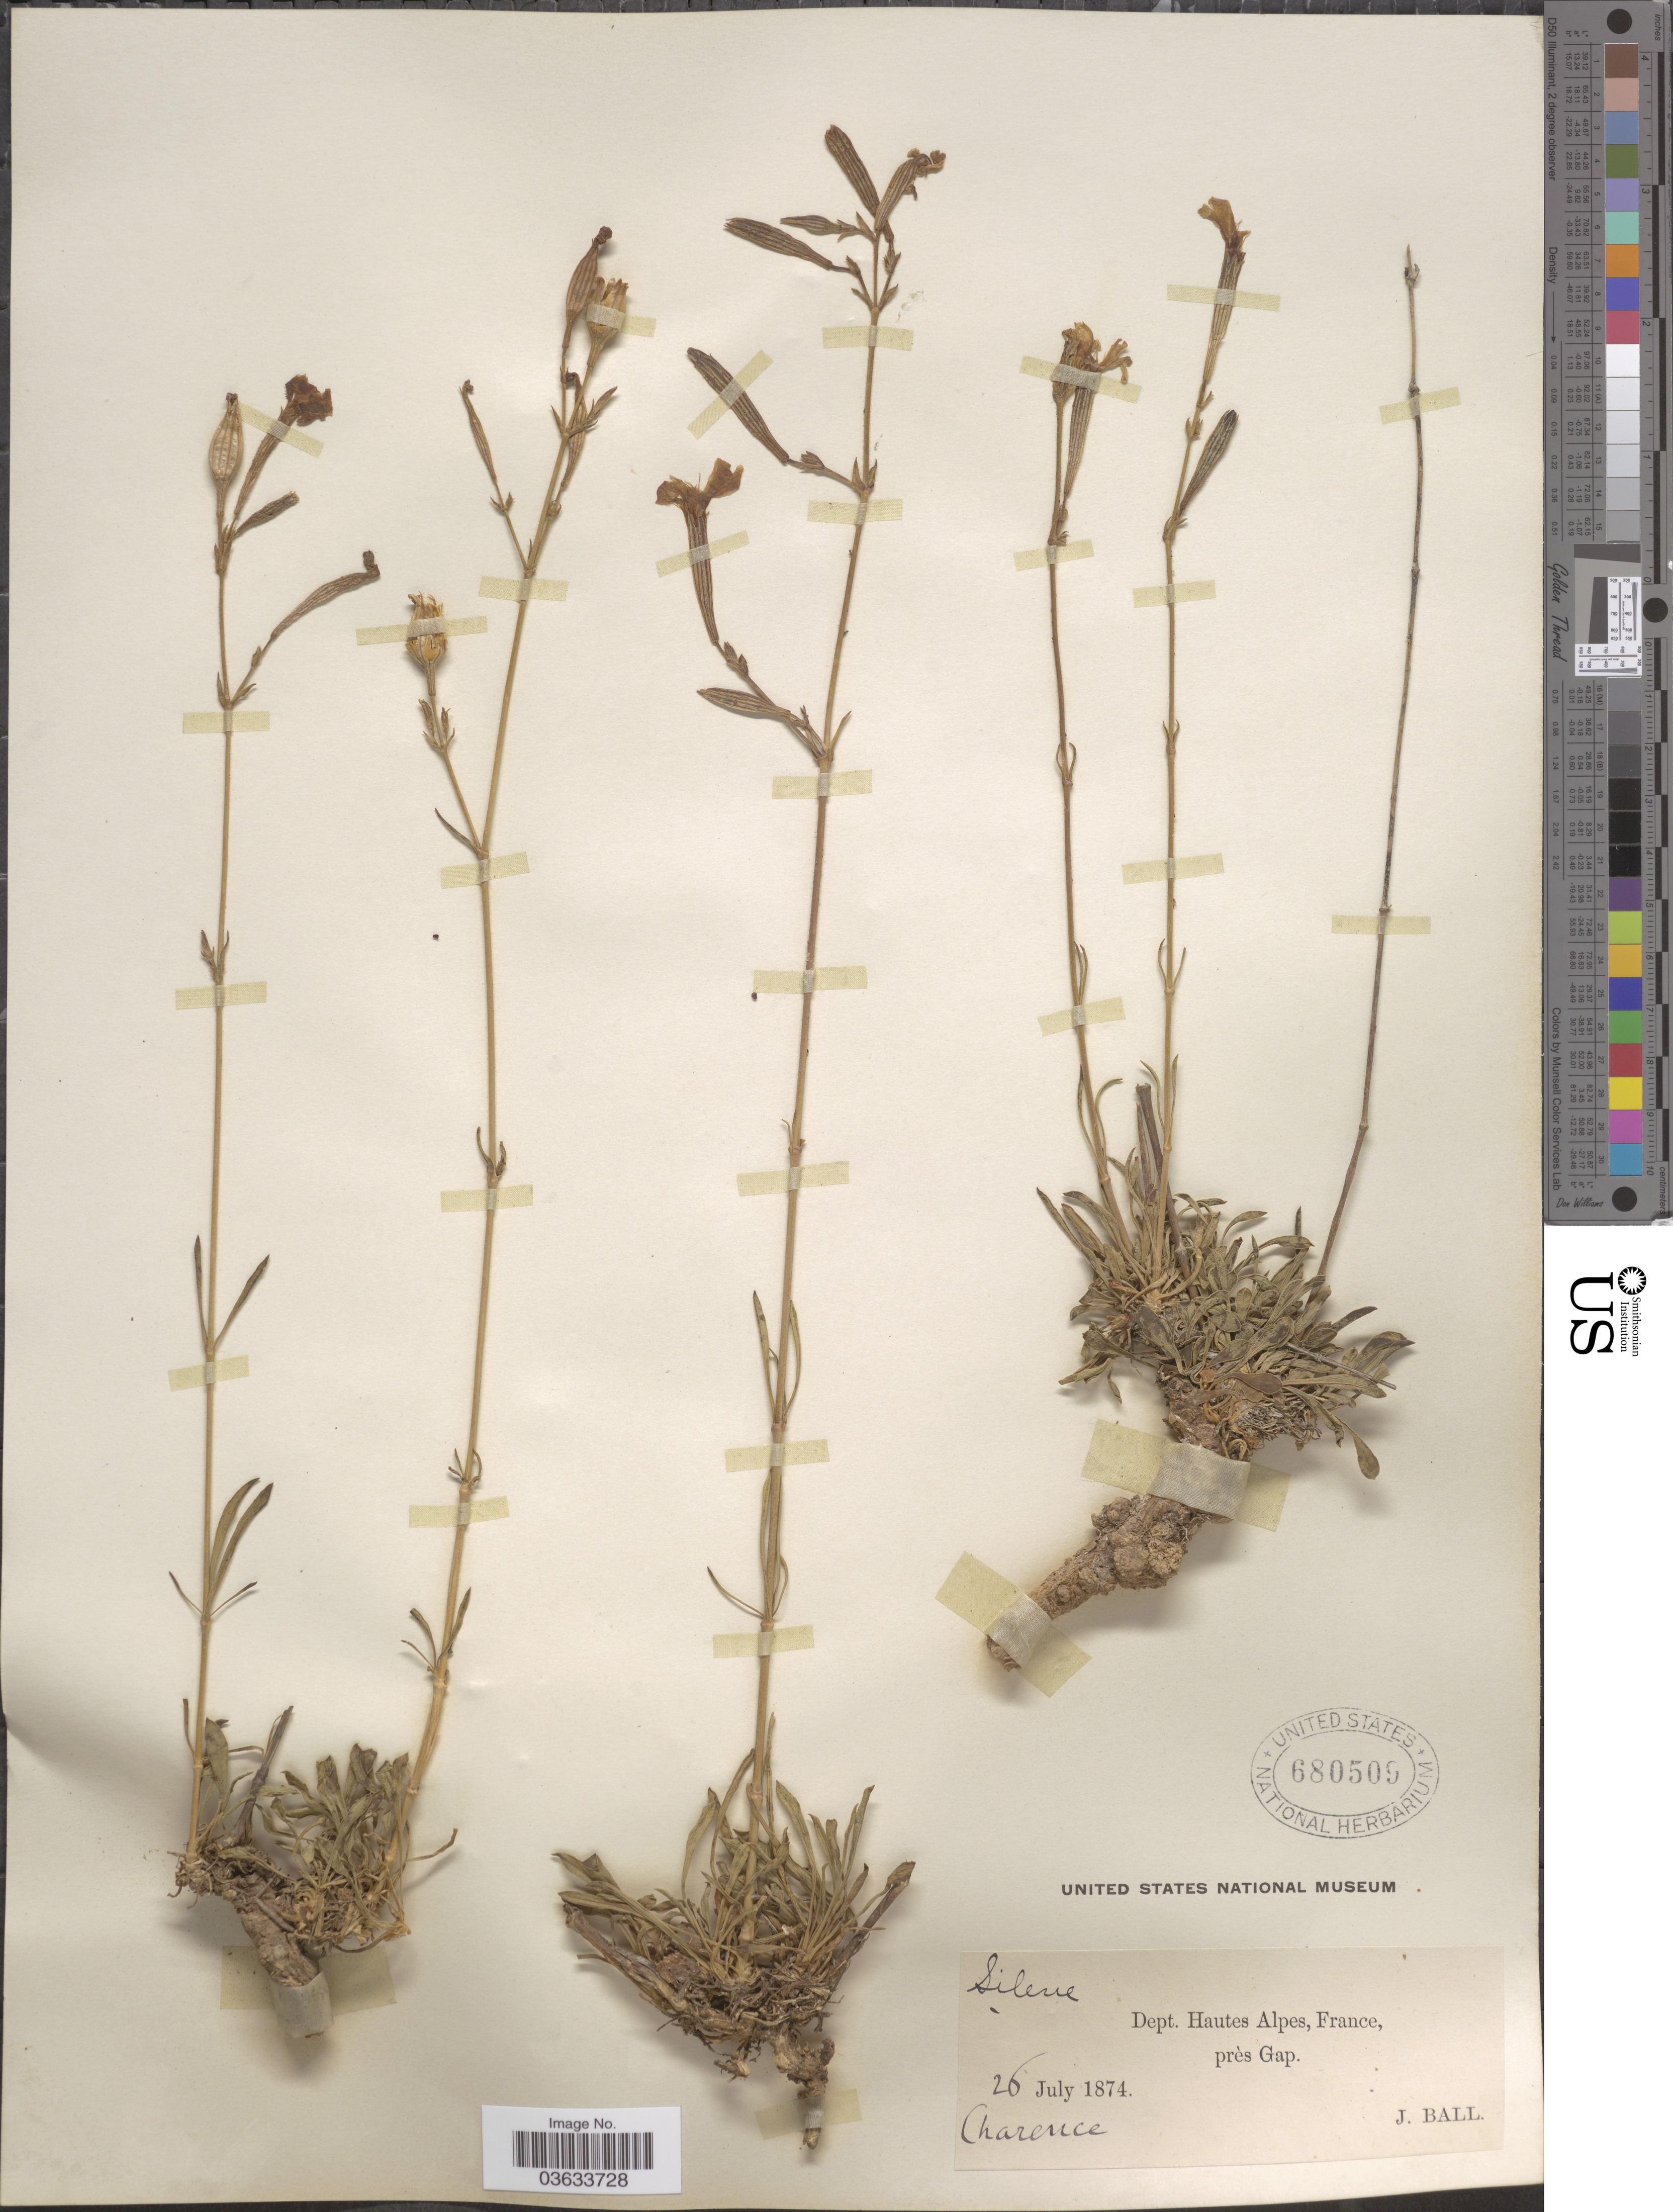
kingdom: Plantae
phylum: Tracheophyta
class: Magnoliopsida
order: Caryophyllales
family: Caryophyllaceae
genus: Silene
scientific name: Silene italica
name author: (L.) Pers.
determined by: Du Pasquier, P.-E.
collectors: J. Ball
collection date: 1874-07-26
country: France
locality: Dept. Hautes Alpes, près Gap. Charence.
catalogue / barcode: US 680509